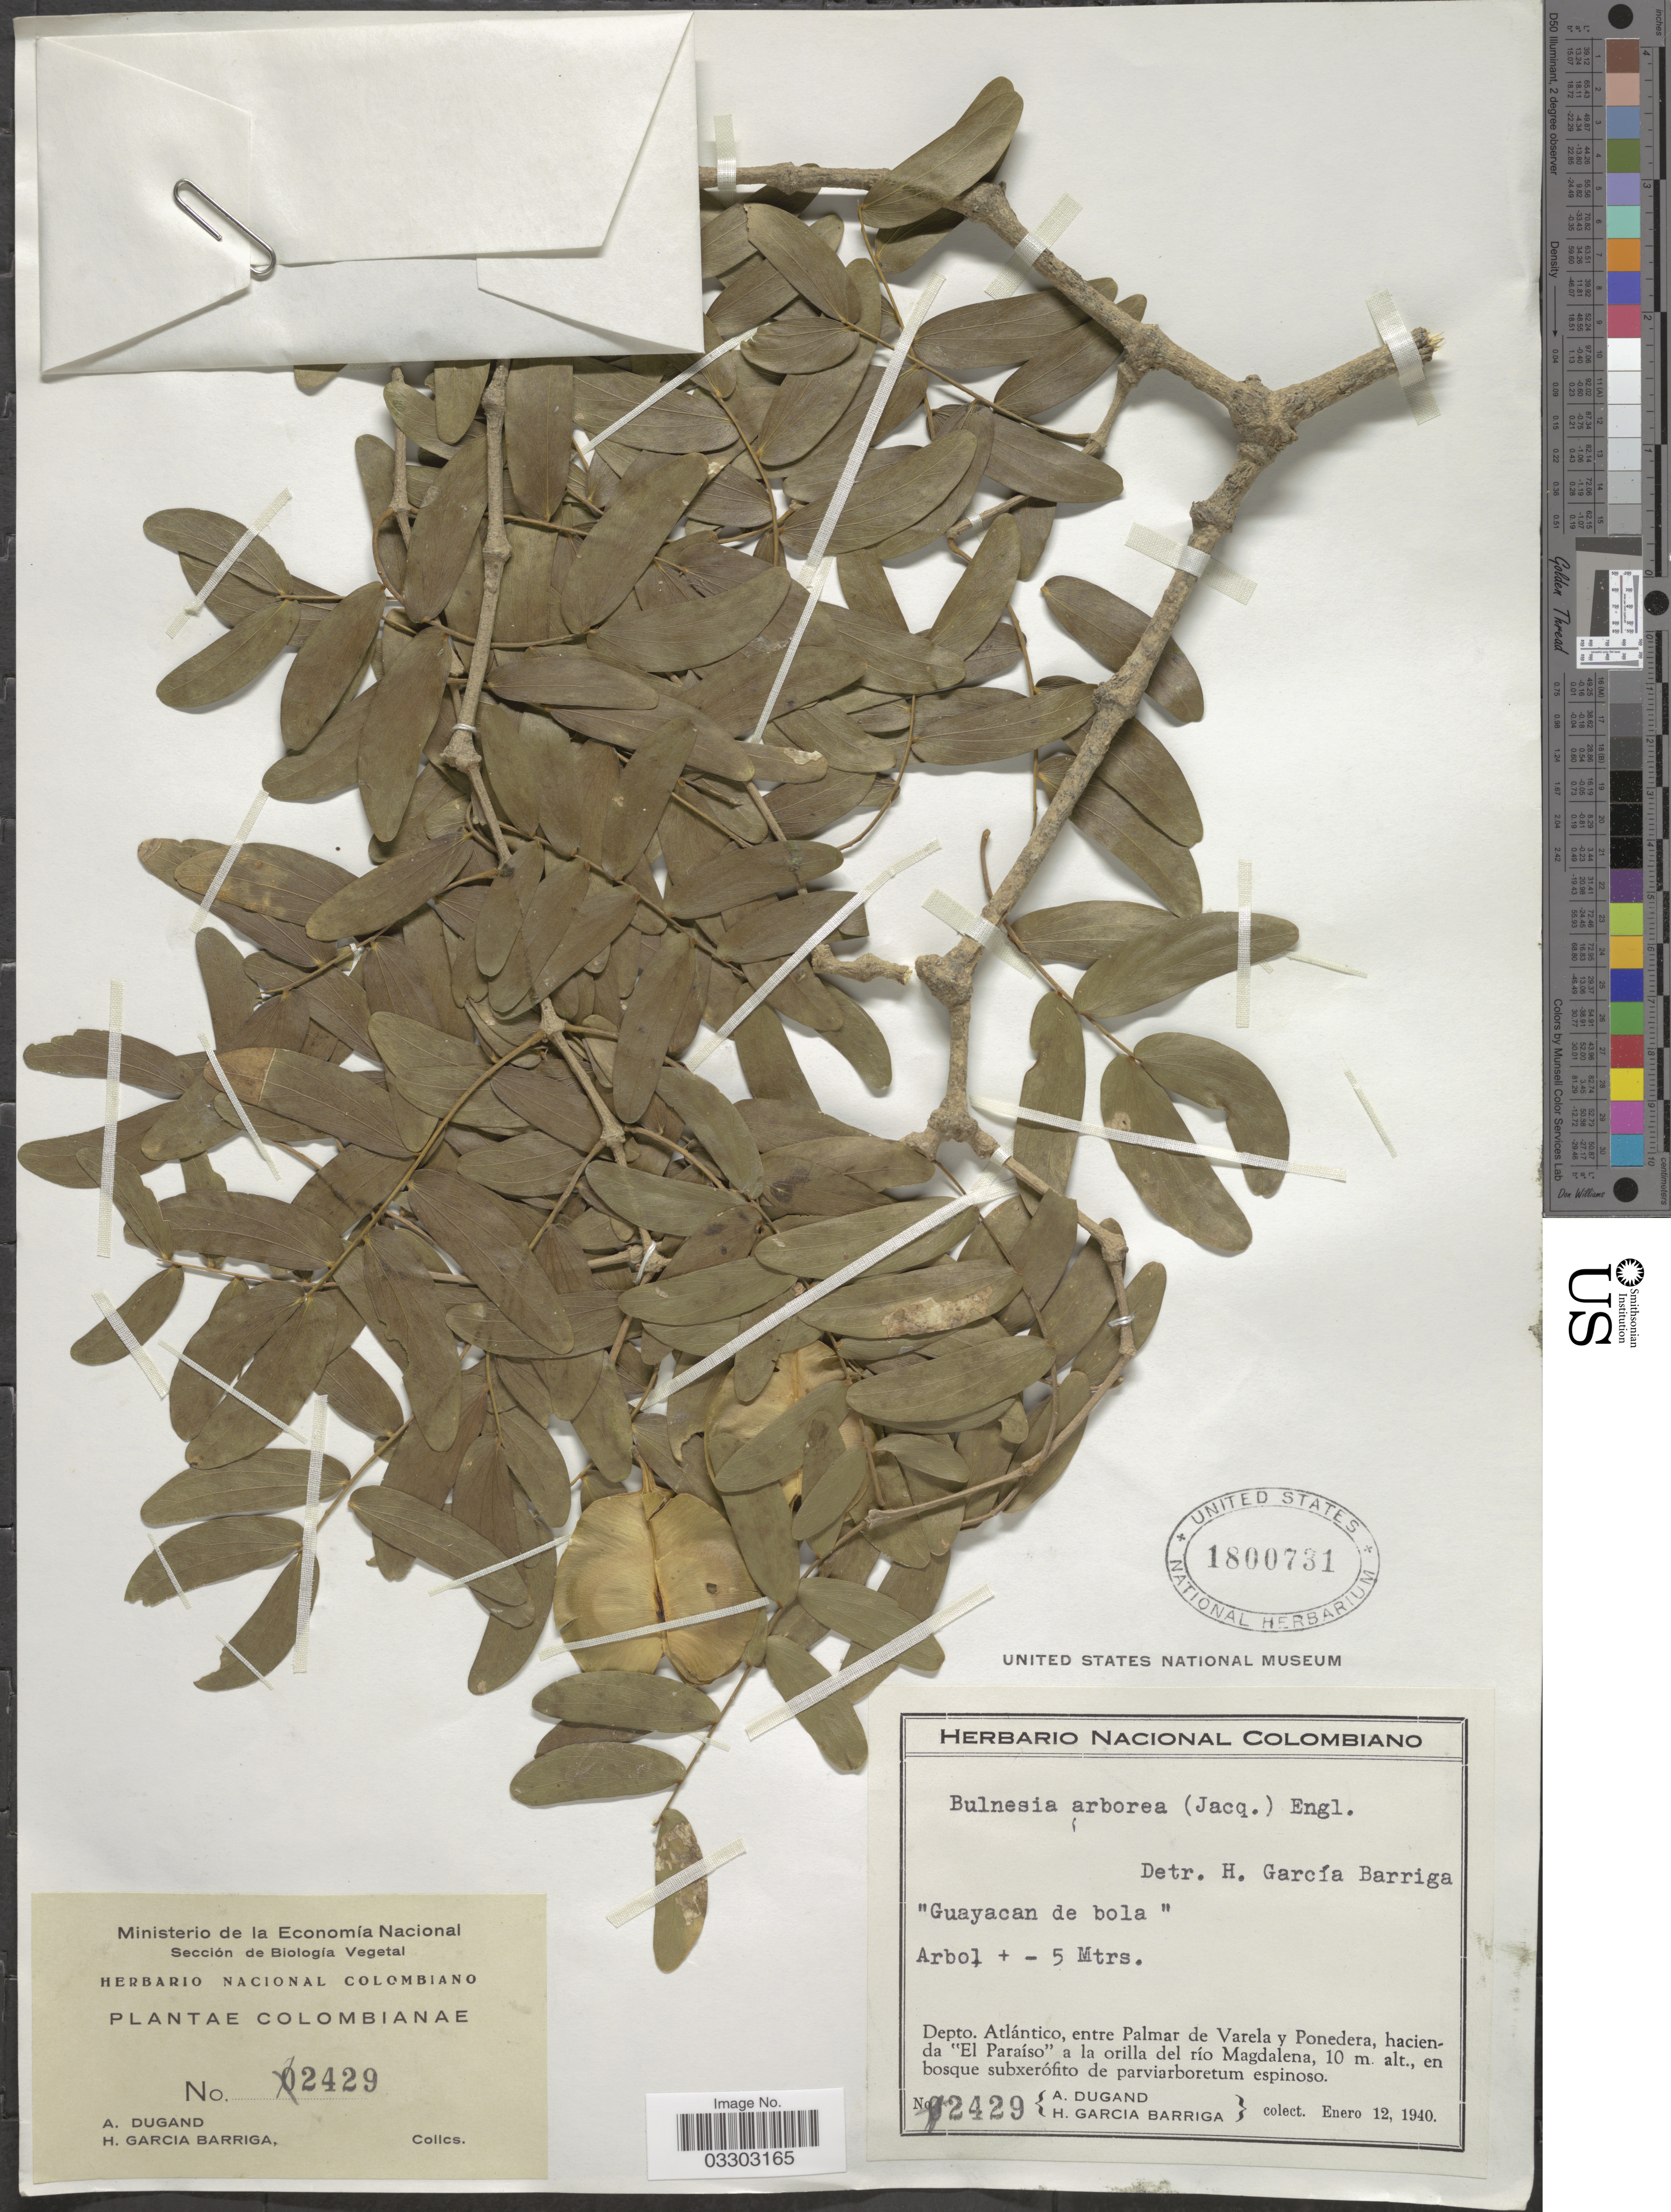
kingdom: Plantae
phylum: Tracheophyta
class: Magnoliopsida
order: Zygophyllales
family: Zygophyllaceae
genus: Gonopterodendron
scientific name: Gonopterodendron arboreum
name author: (Jacq.) Godoy-Bürki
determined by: U.S. National Herbarium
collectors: A. Dugand & H. García Barriga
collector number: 2429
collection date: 1940-01-12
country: Colombia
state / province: Atlántico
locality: Dept. Atlántico, entre Palmar de Varela y Ponedera, hacienda "El Paraíso" a la orilla del río Magdalena.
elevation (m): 10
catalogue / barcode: US 1800731